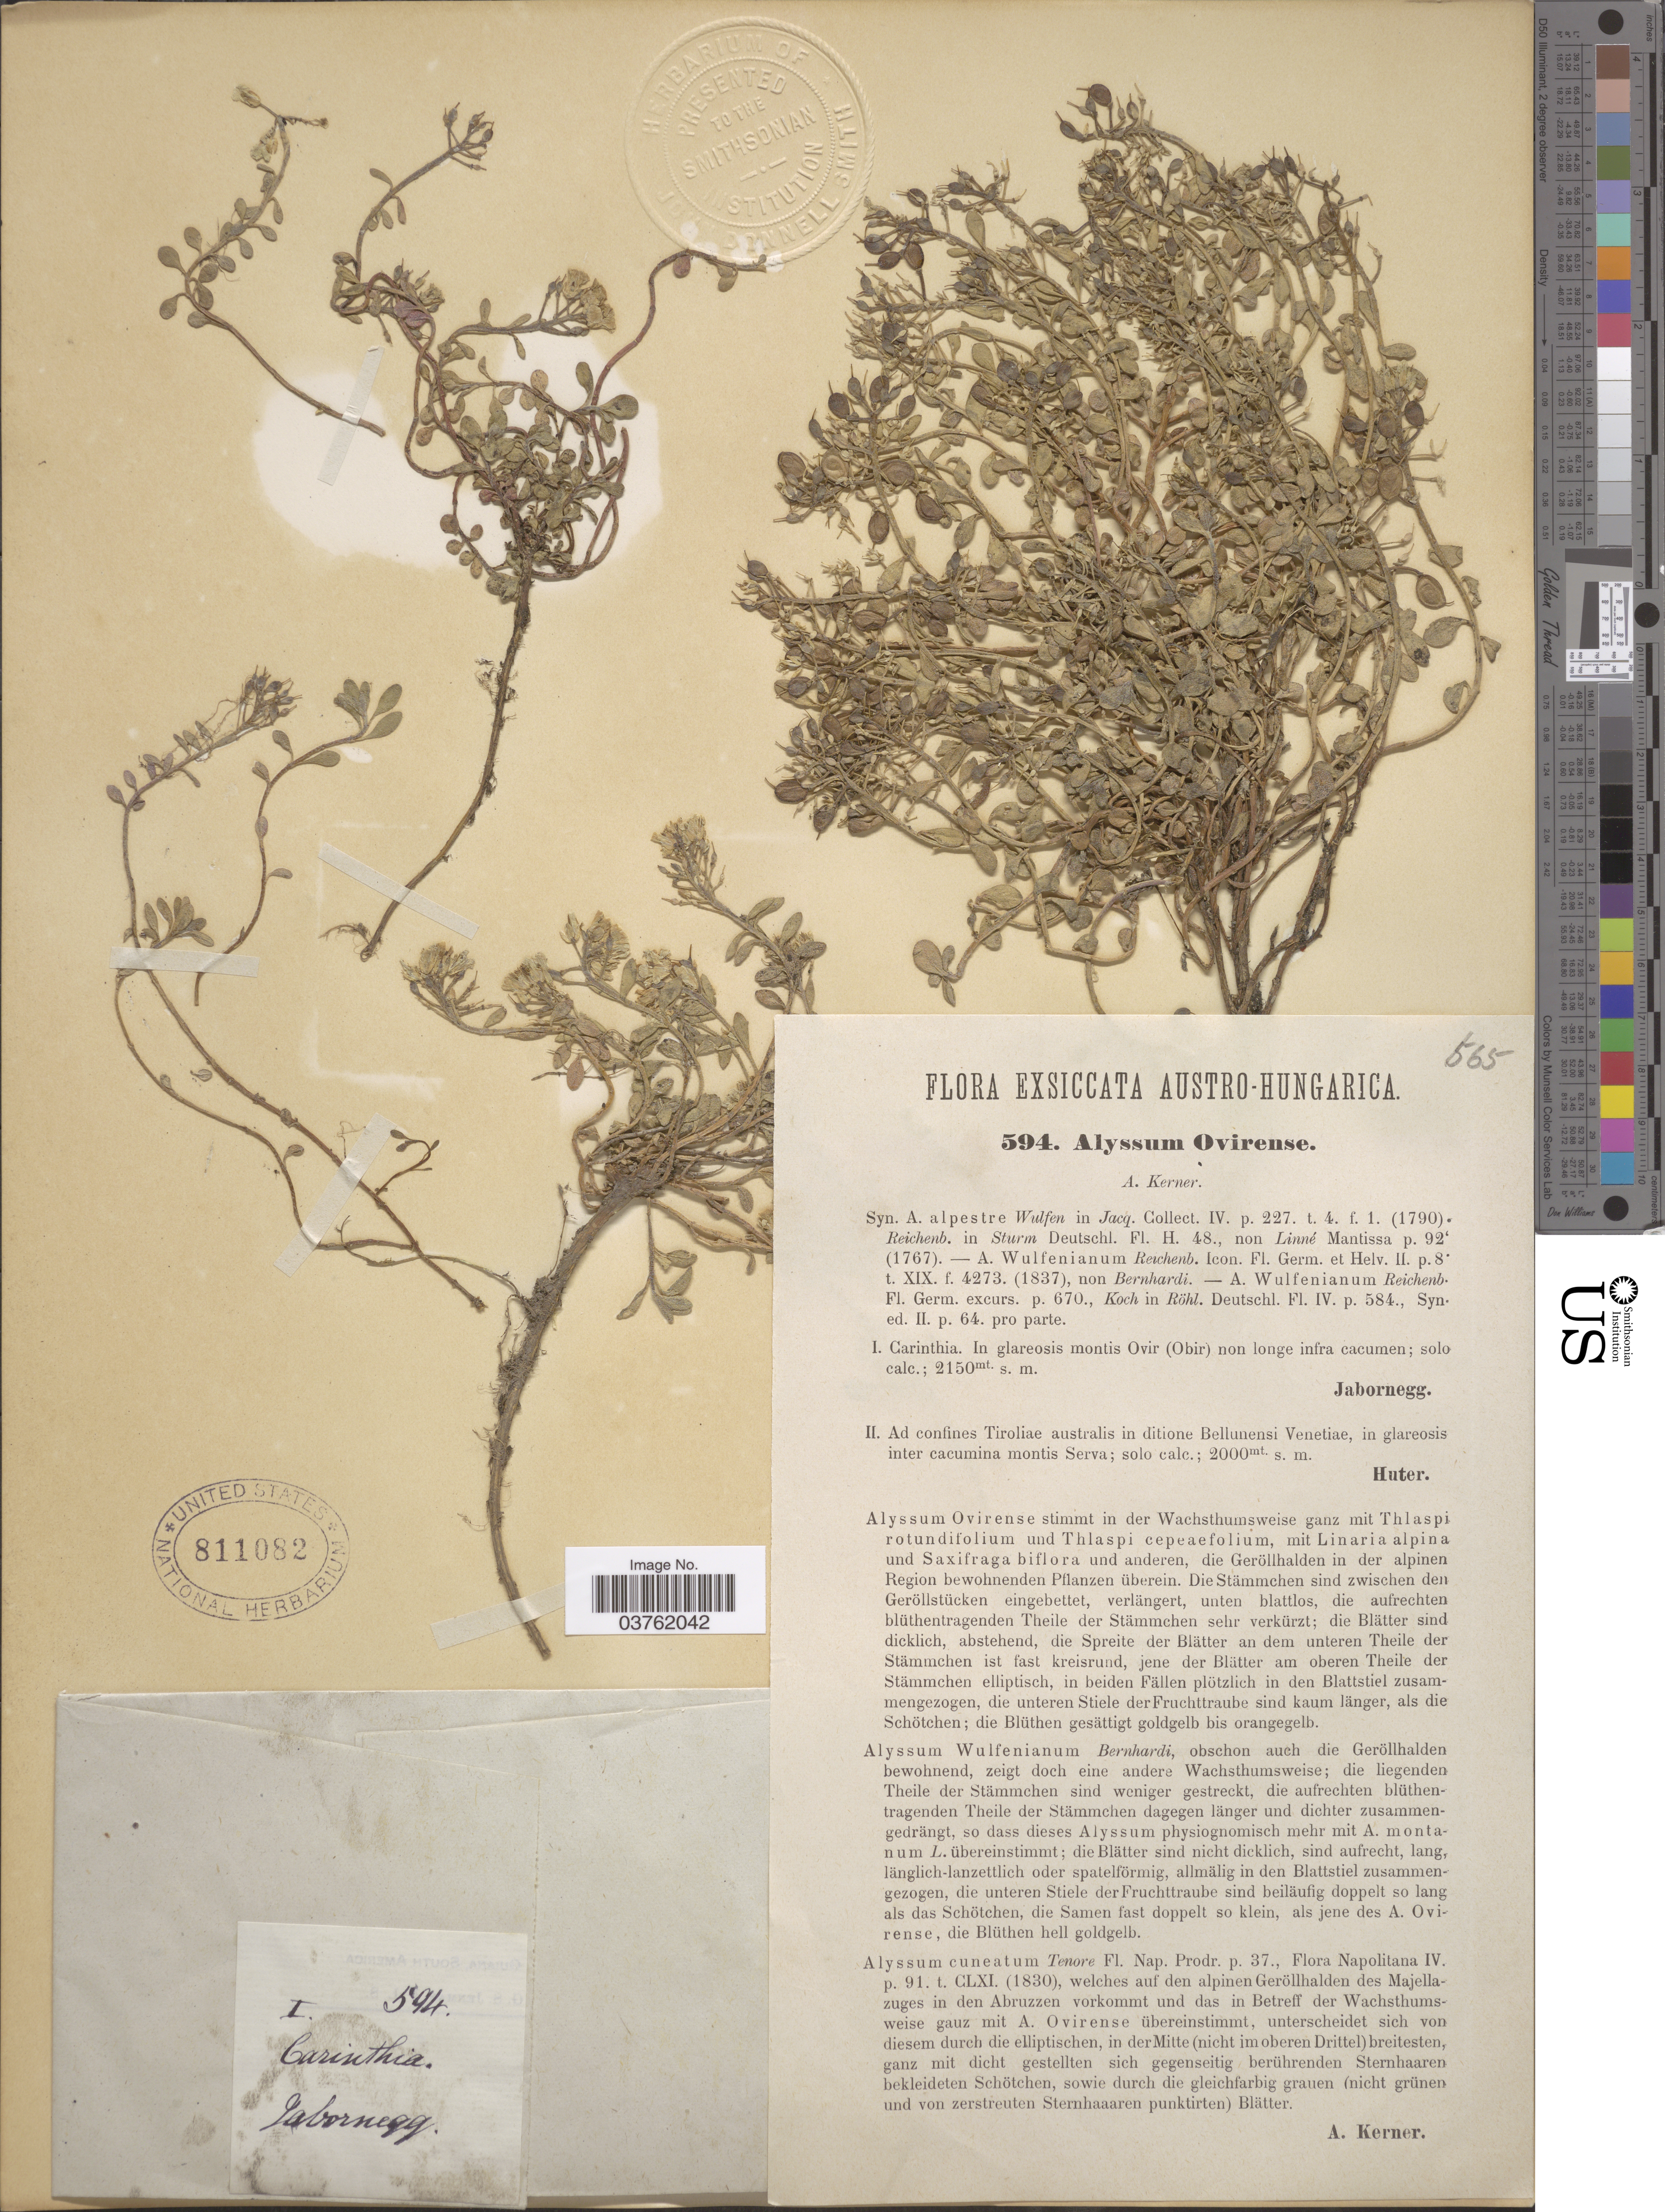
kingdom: Plantae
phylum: Tracheophyta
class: Magnoliopsida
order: Brassicales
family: Brassicaceae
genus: Alyssum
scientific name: Alyssum ovirense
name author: A. Kern.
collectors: Jabornegg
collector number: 594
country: Austria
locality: Austro-Hungarica. Carinthia. In glareosis montis Ovir (Obir) non longe infra cacumen.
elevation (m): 2150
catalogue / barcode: US 811082